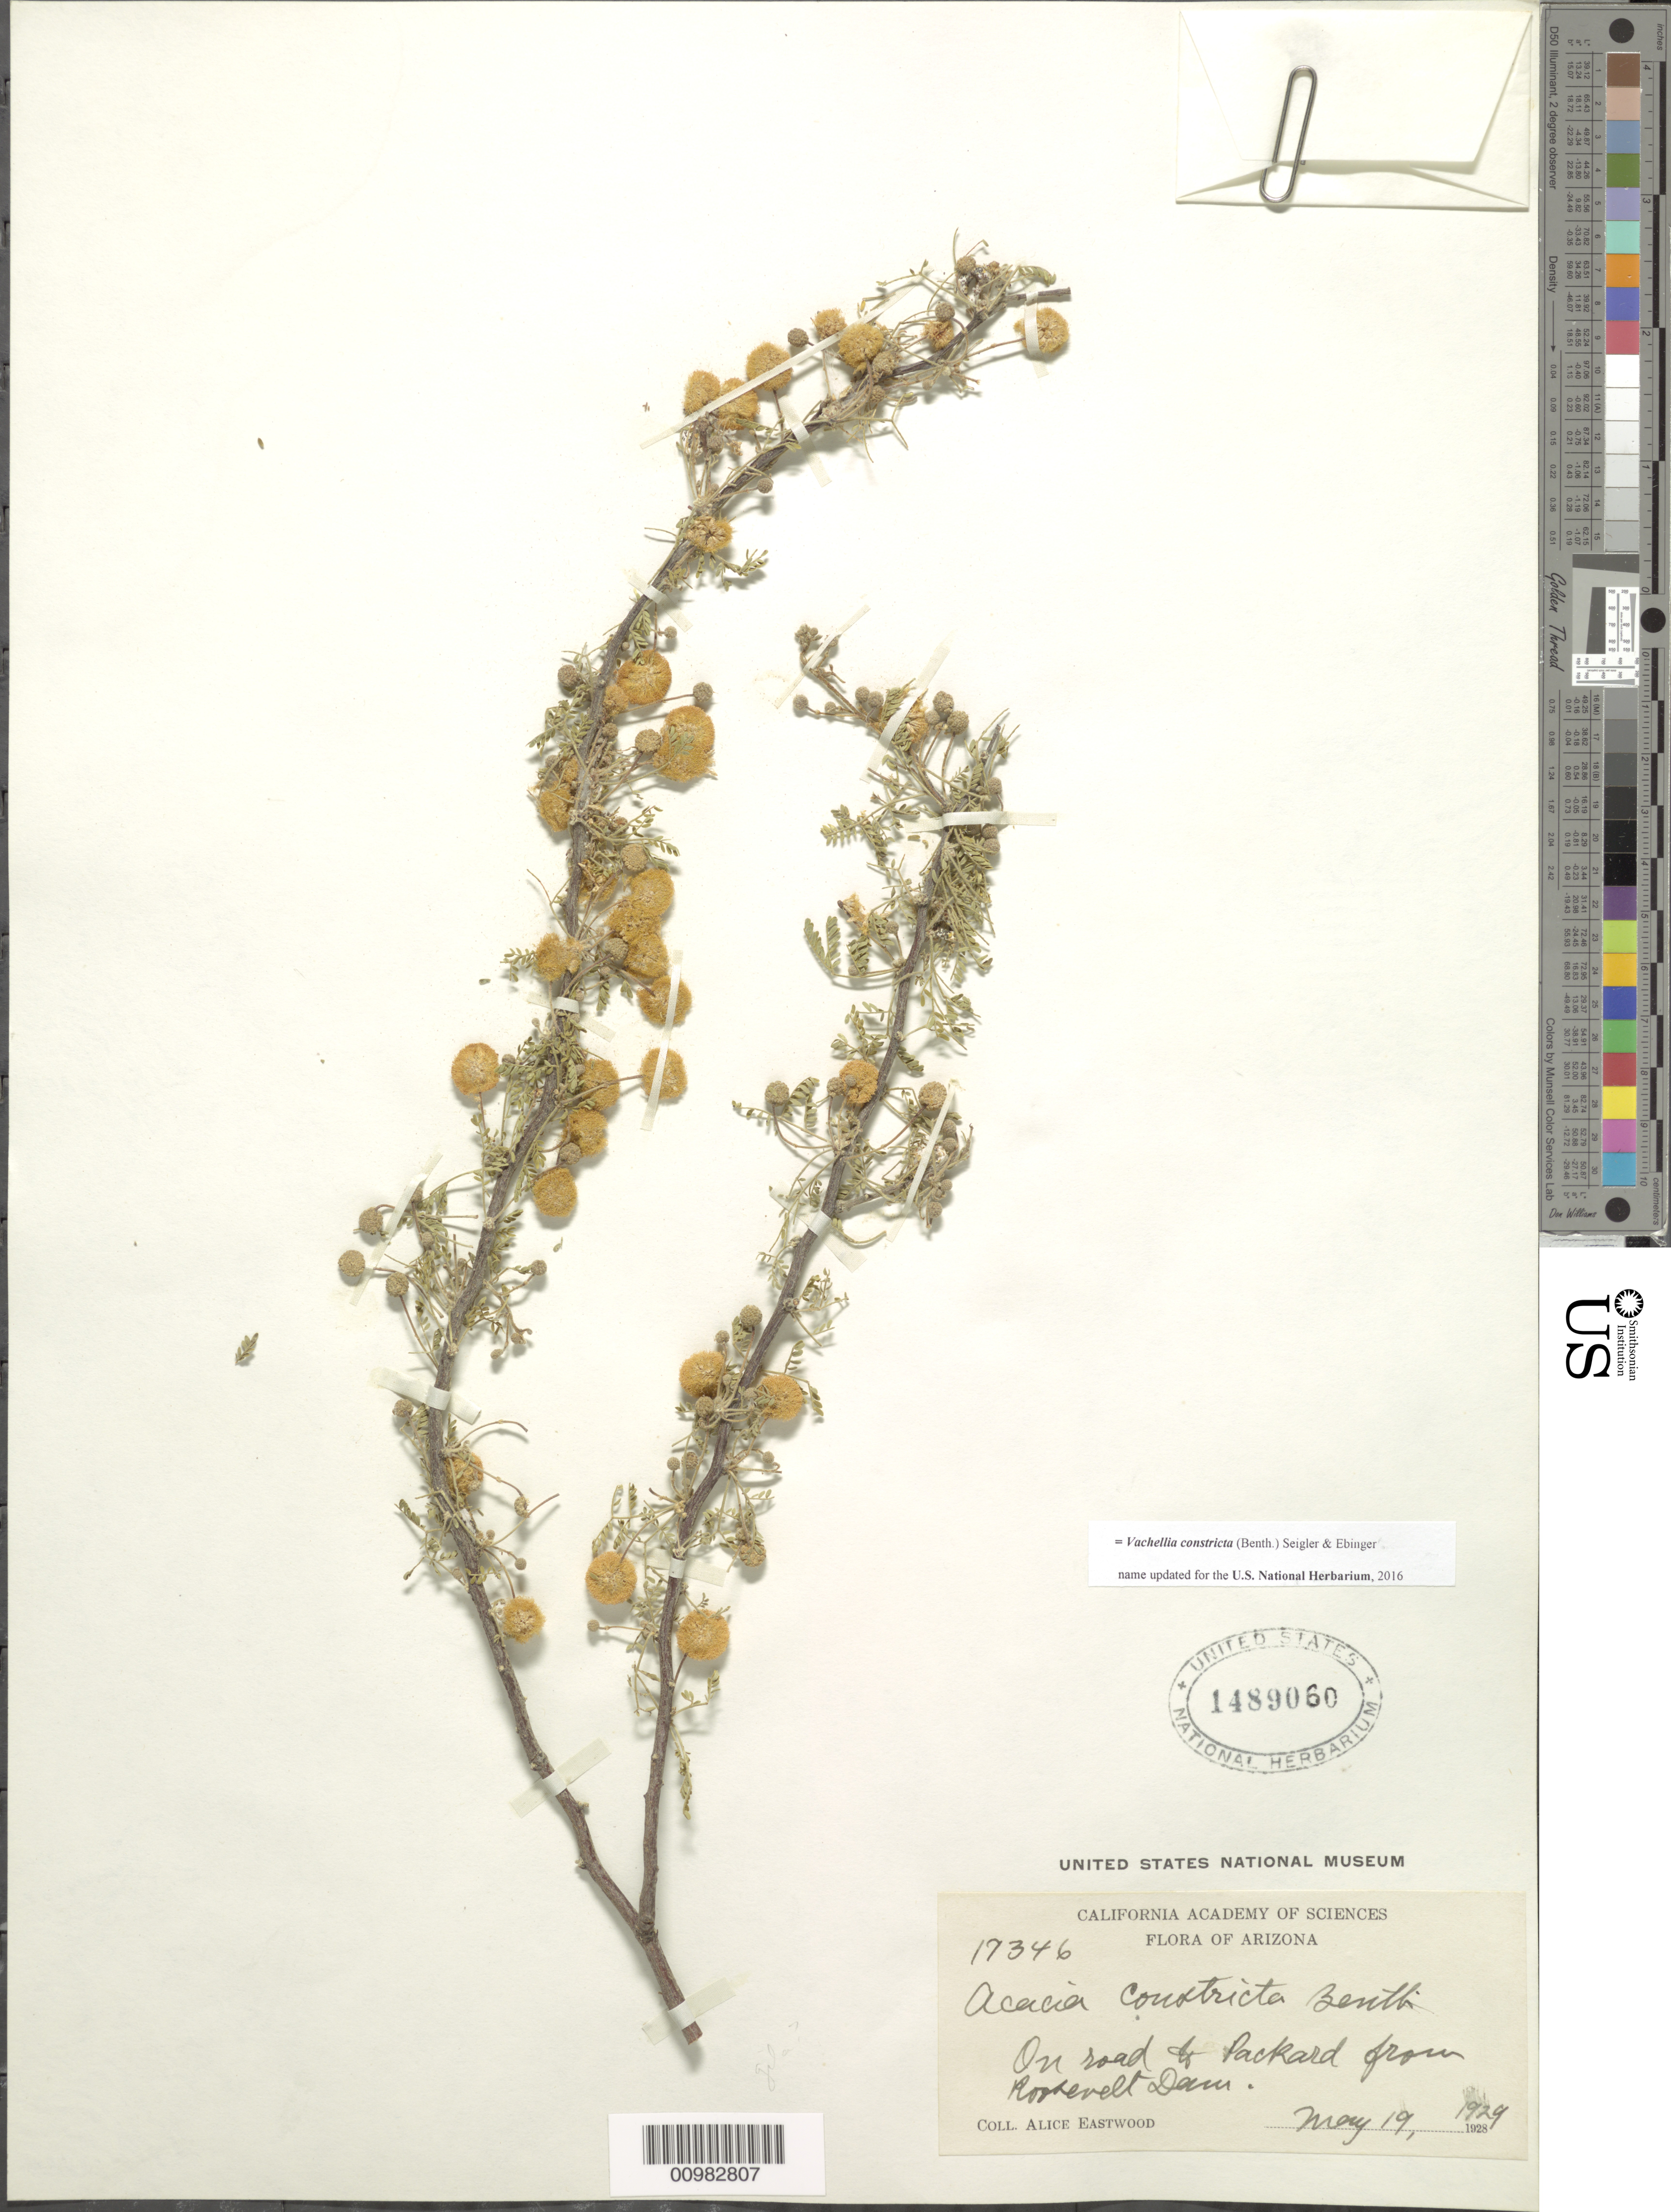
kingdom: Plantae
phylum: Tracheophyta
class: Magnoliopsida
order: Fabales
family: Fabaceae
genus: Vachellia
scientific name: Vachellia constricta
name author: (Benth.) Seigler & Ebinger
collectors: A. Eastwood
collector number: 17346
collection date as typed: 19 May 1929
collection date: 1929-05-19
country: United States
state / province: Arizona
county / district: Gila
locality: On road to Packard from Roosevelt Dam.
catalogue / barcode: US 1489060